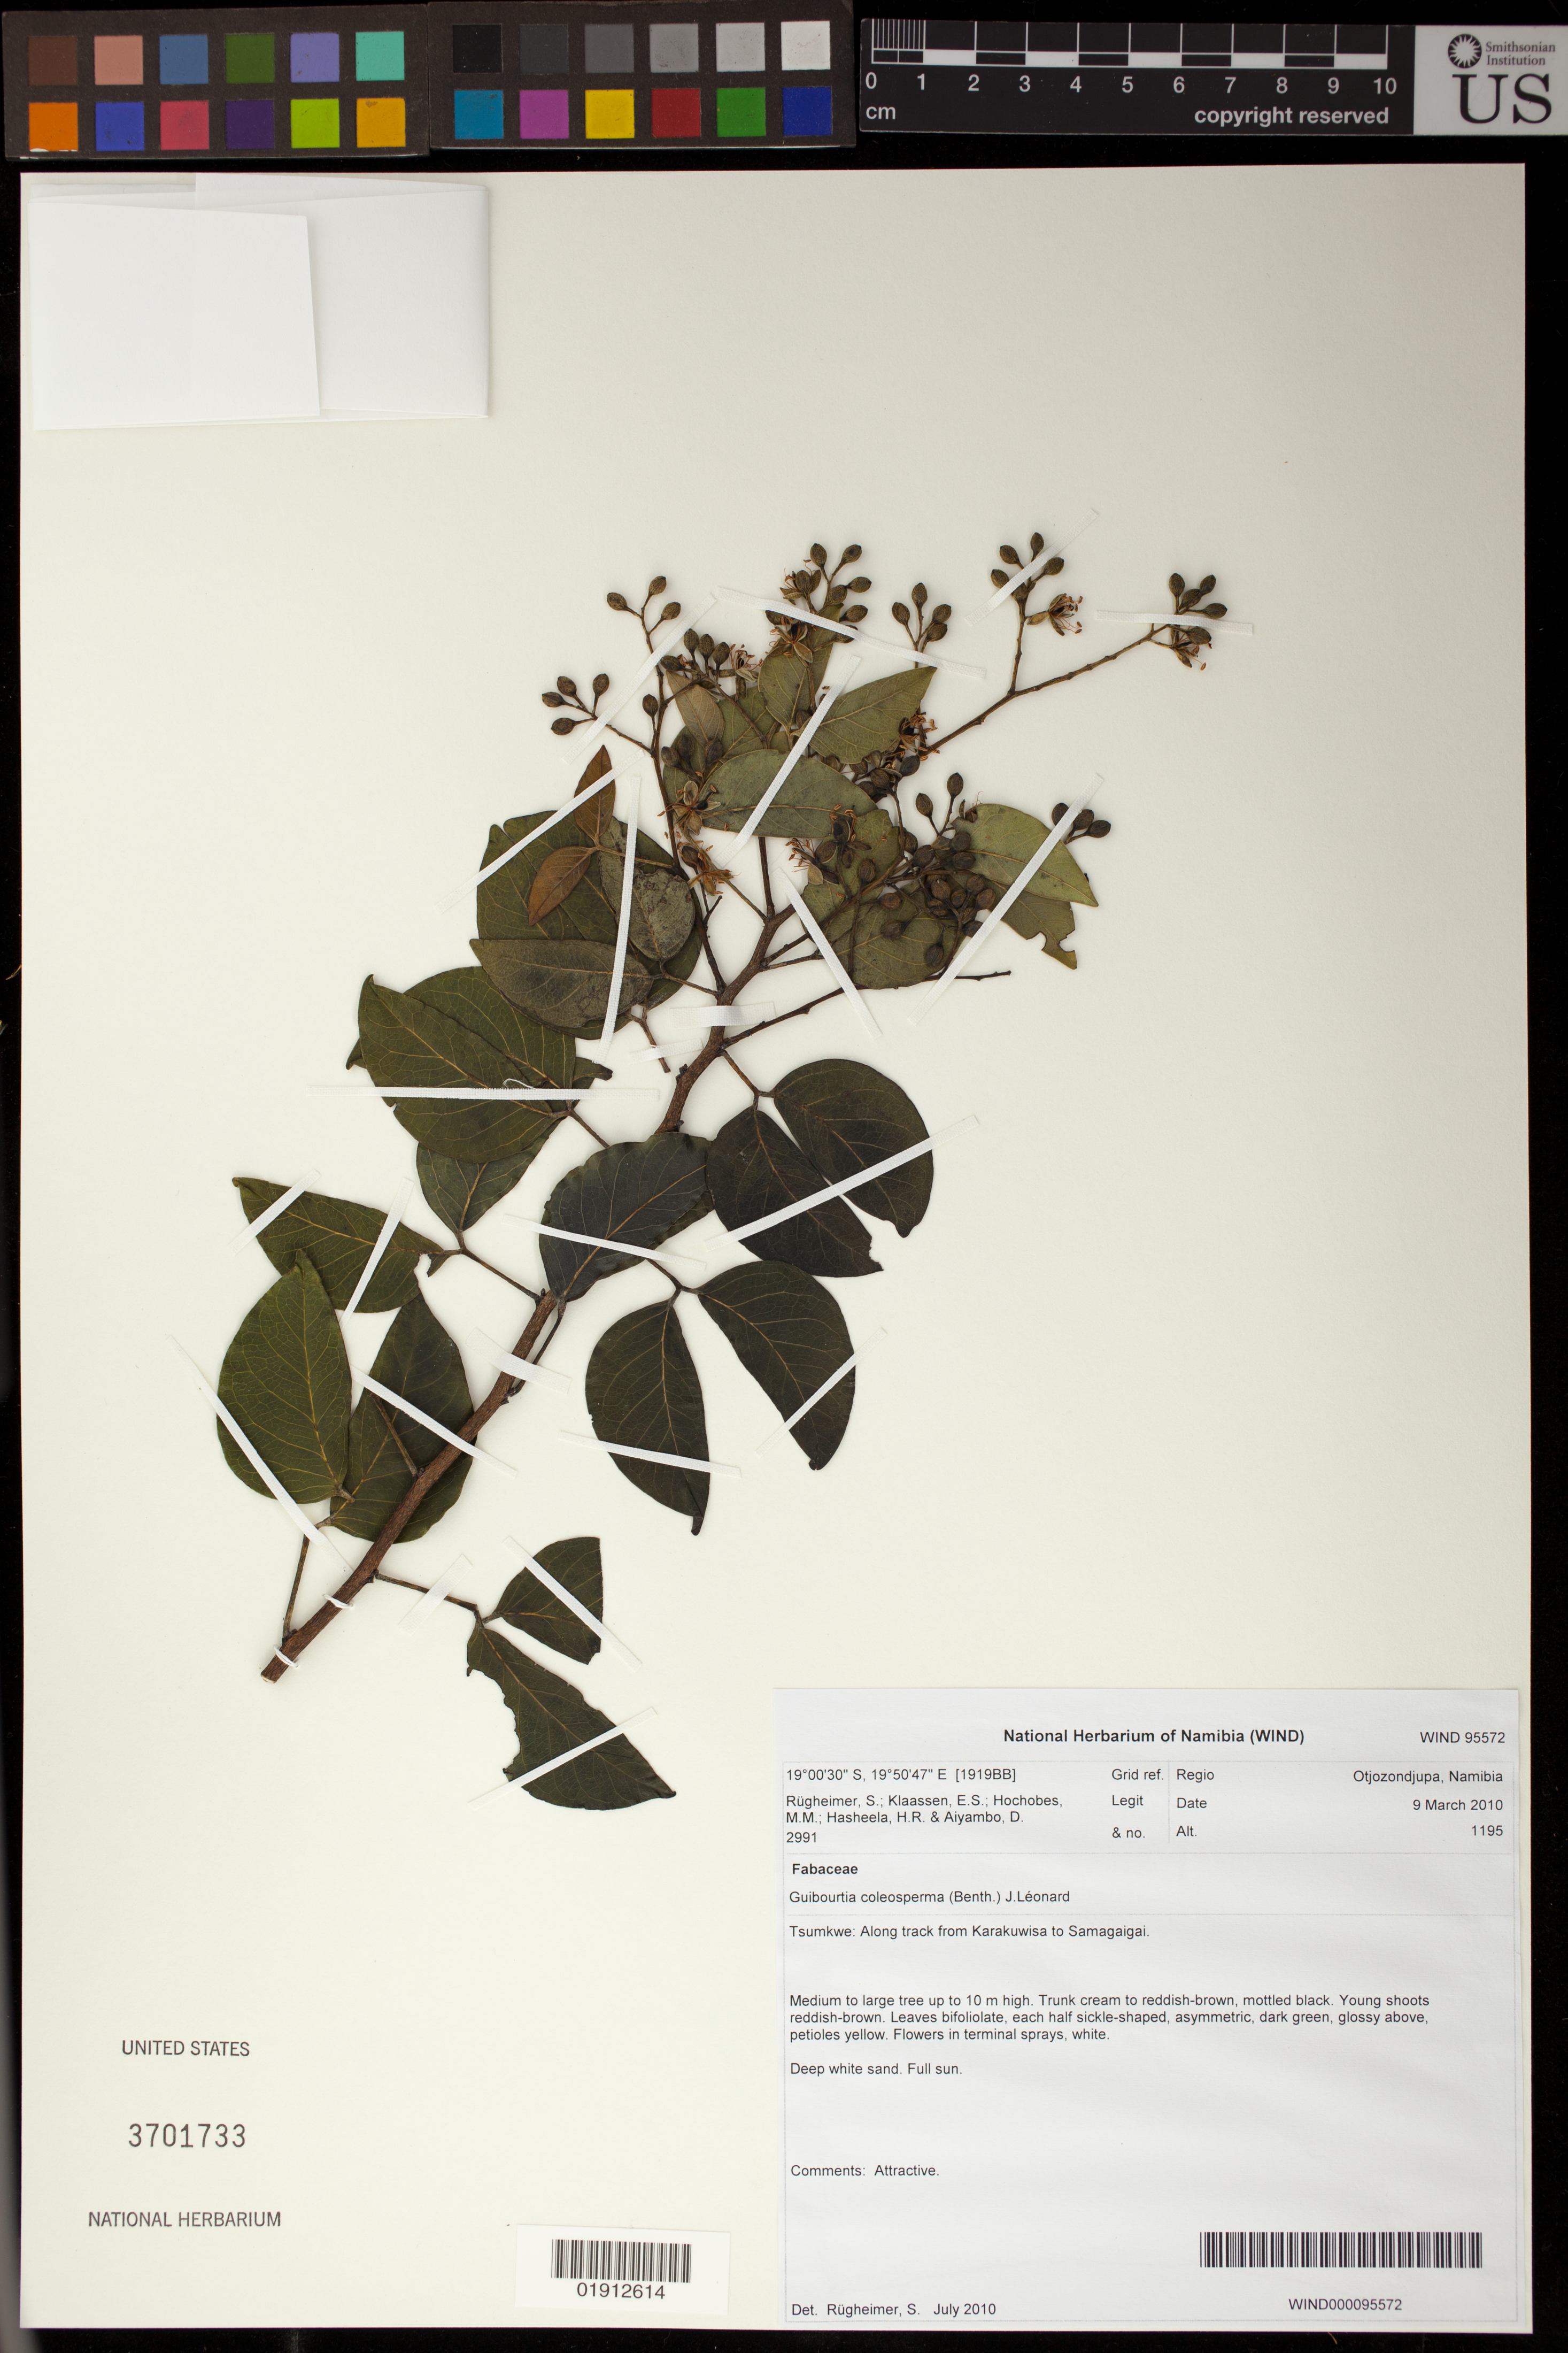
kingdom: Plantae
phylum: Tracheophyta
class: Magnoliopsida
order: Fabales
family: Fabaceae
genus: Guibourtia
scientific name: Guibourtia coleosperma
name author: (Benth.) J. Léonard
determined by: Rugheimer, S.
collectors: S. Rugheimer, E. S. Klaassen, M. Hochobes, H. Hasheela & D. Aiyambo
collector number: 2991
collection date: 2010-03-09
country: Namibia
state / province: Otjozondjupa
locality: Tsumkwe: Along track from Karakuwisa to Samagaigai.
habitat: Deep white sand. Full sun.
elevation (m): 1195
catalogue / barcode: US 3701733